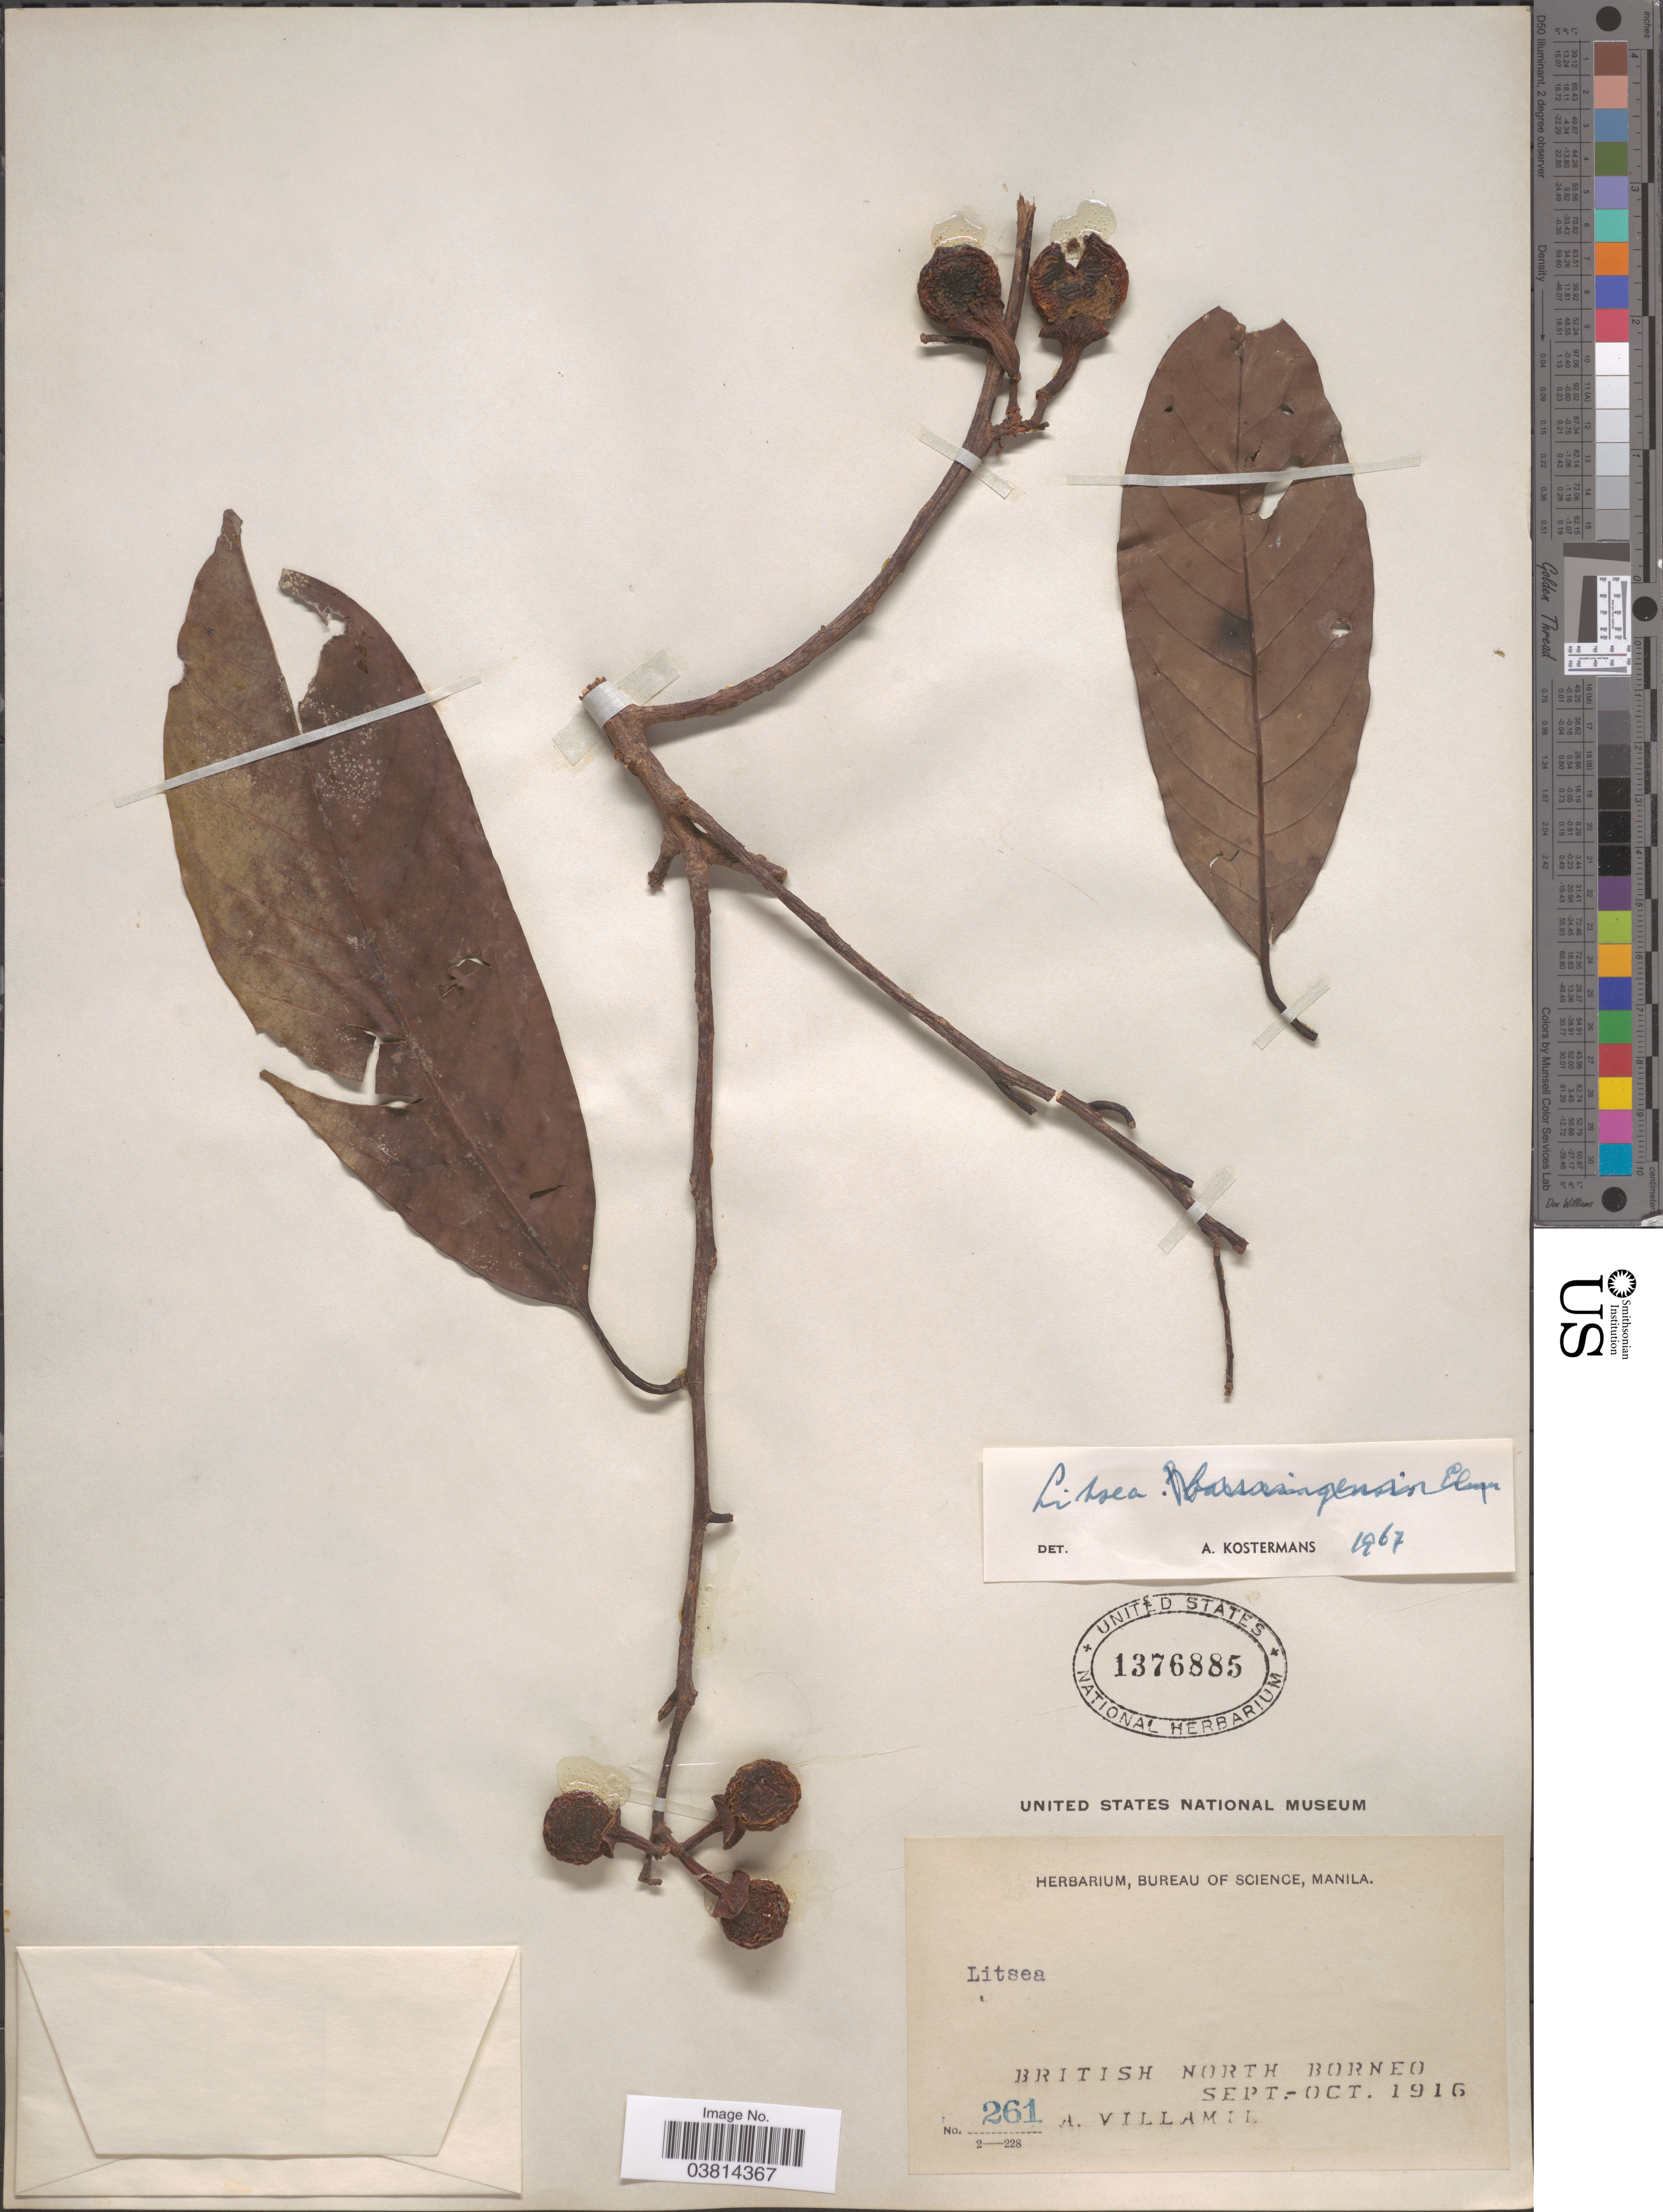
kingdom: Plantae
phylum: Tracheophyta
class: Magnoliopsida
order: Laurales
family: Lauraceae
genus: Litsea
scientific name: Litsea sp.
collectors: A. Villamil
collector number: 261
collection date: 1916-09/1916-10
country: Malaysia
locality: British North Borneo.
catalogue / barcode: US 1376885